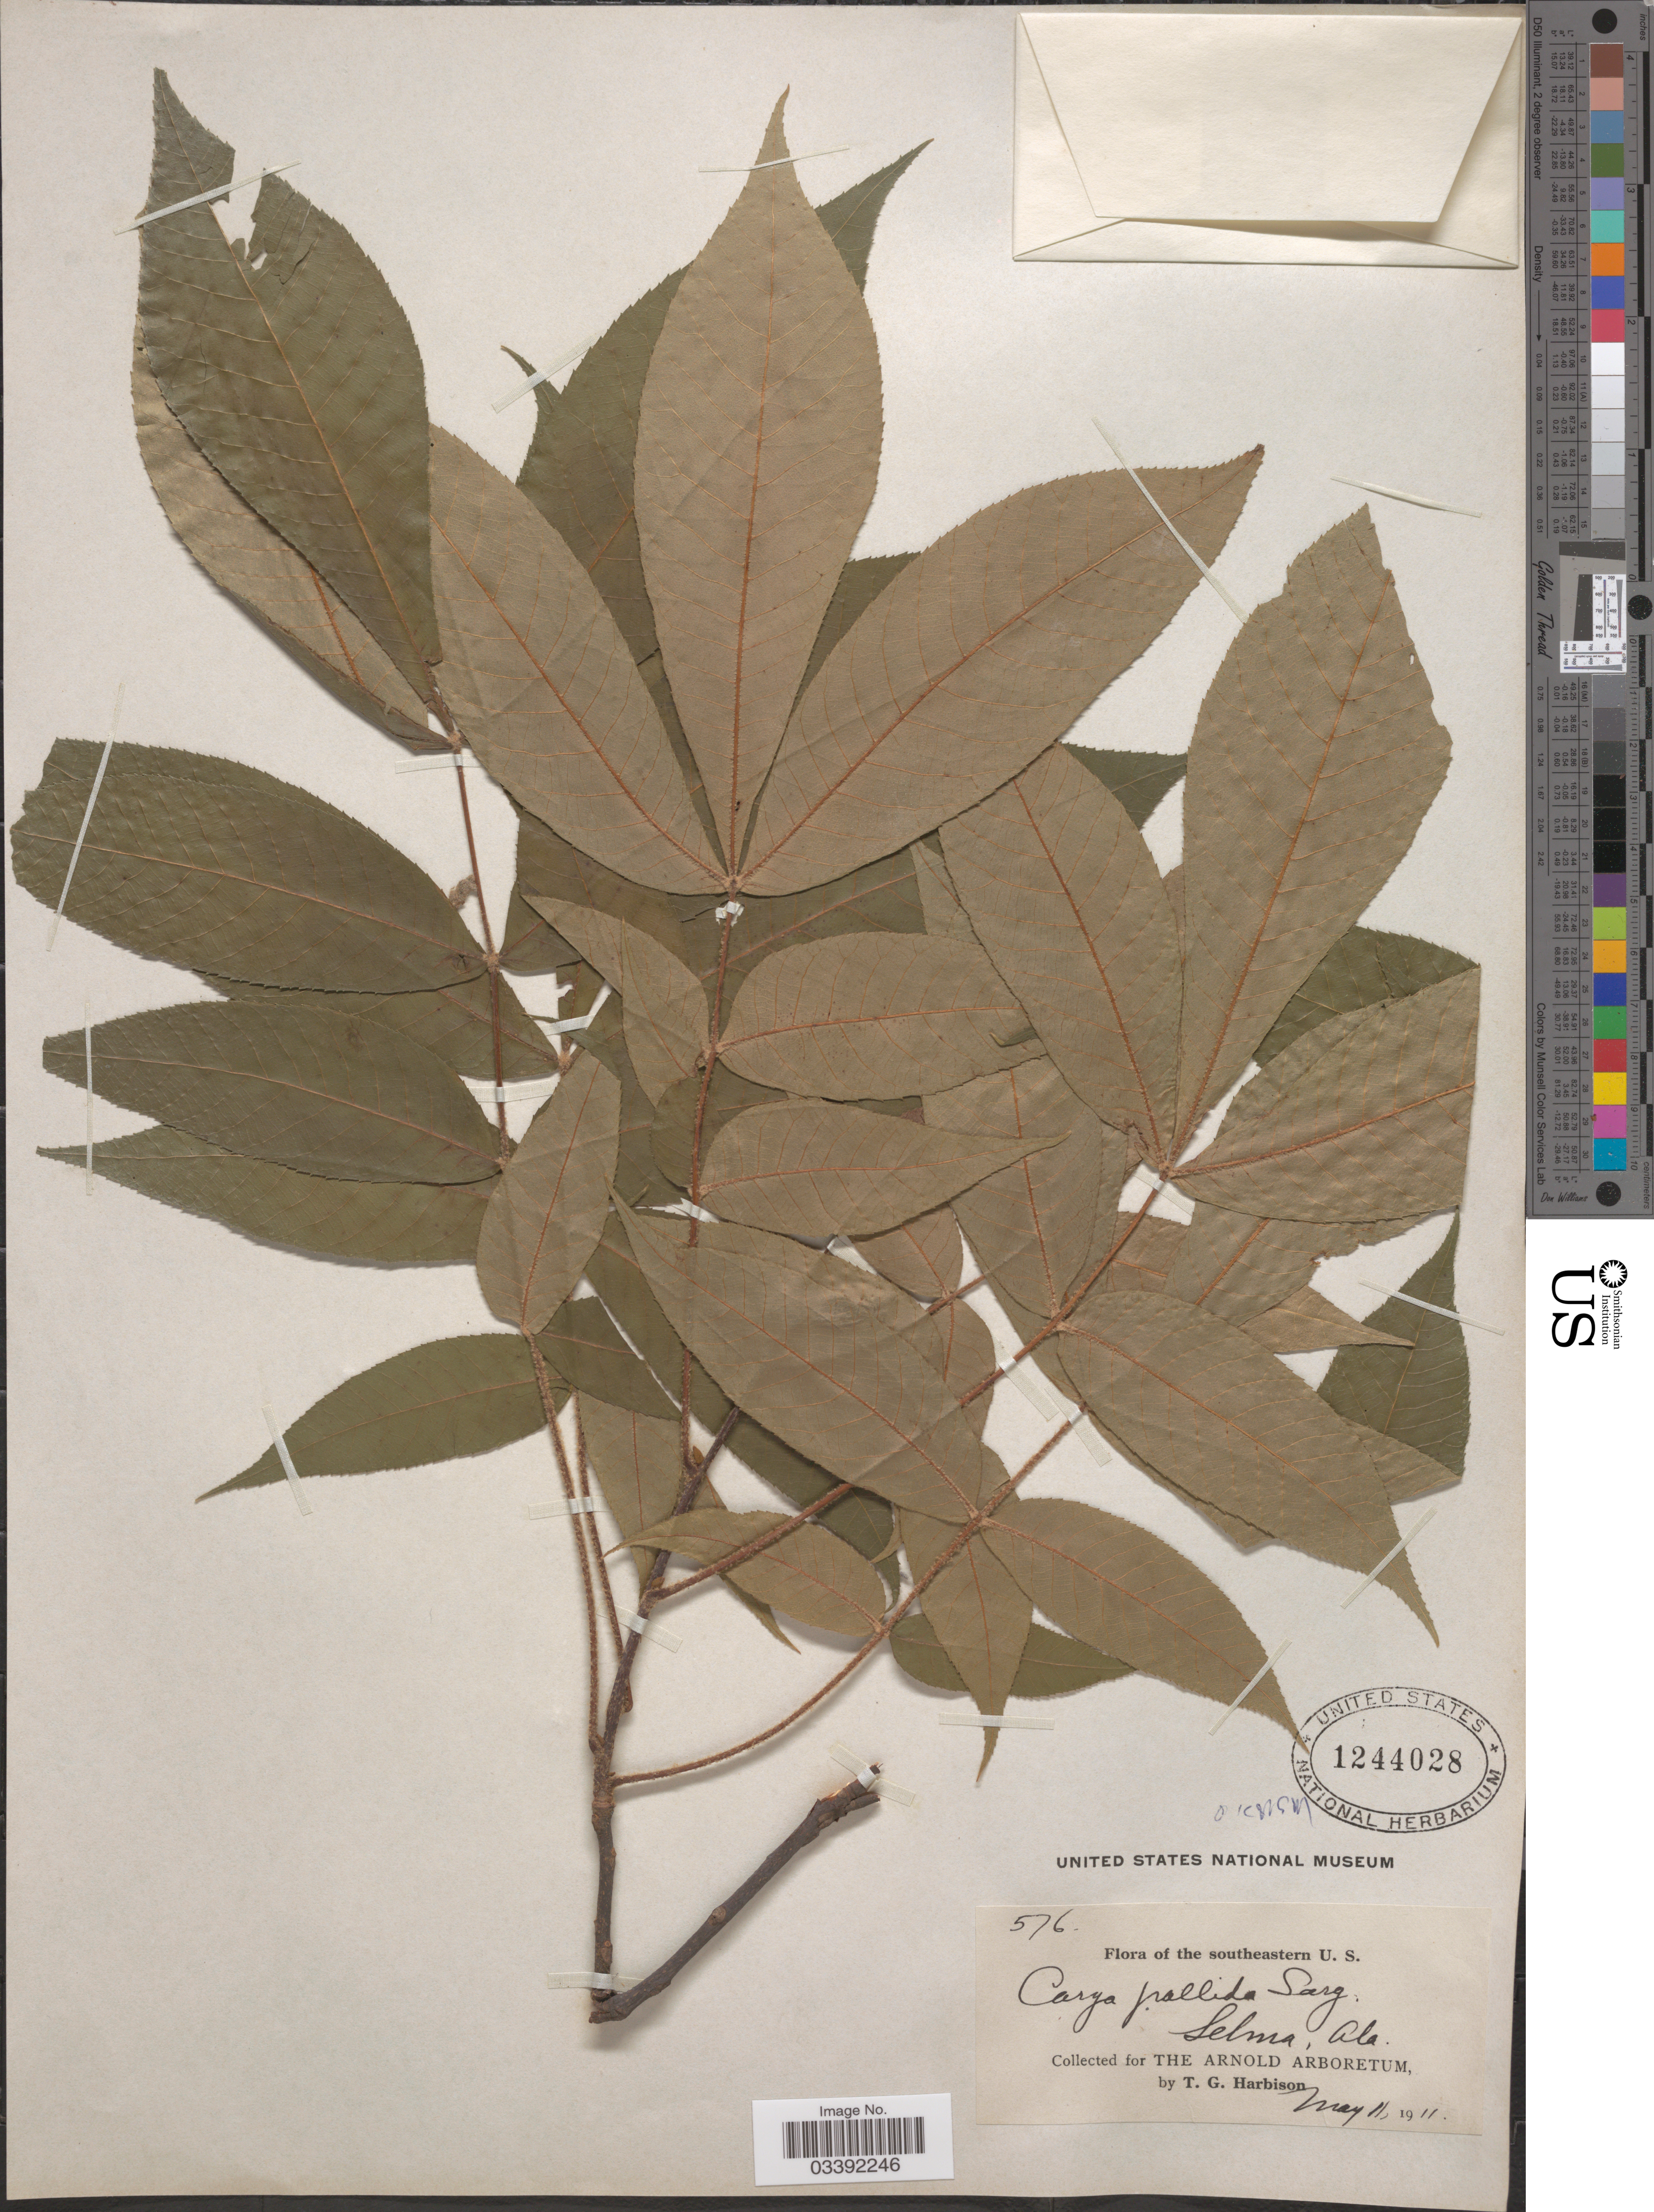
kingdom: Plantae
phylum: Tracheophyta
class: Magnoliopsida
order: Fagales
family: Juglandaceae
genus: Carya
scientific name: Carya pallida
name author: (Ashe) Engl. & Graebner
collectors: T. Harbison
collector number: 576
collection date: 1911-05-11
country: United States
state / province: Alabama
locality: Selma.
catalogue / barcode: US 1244028